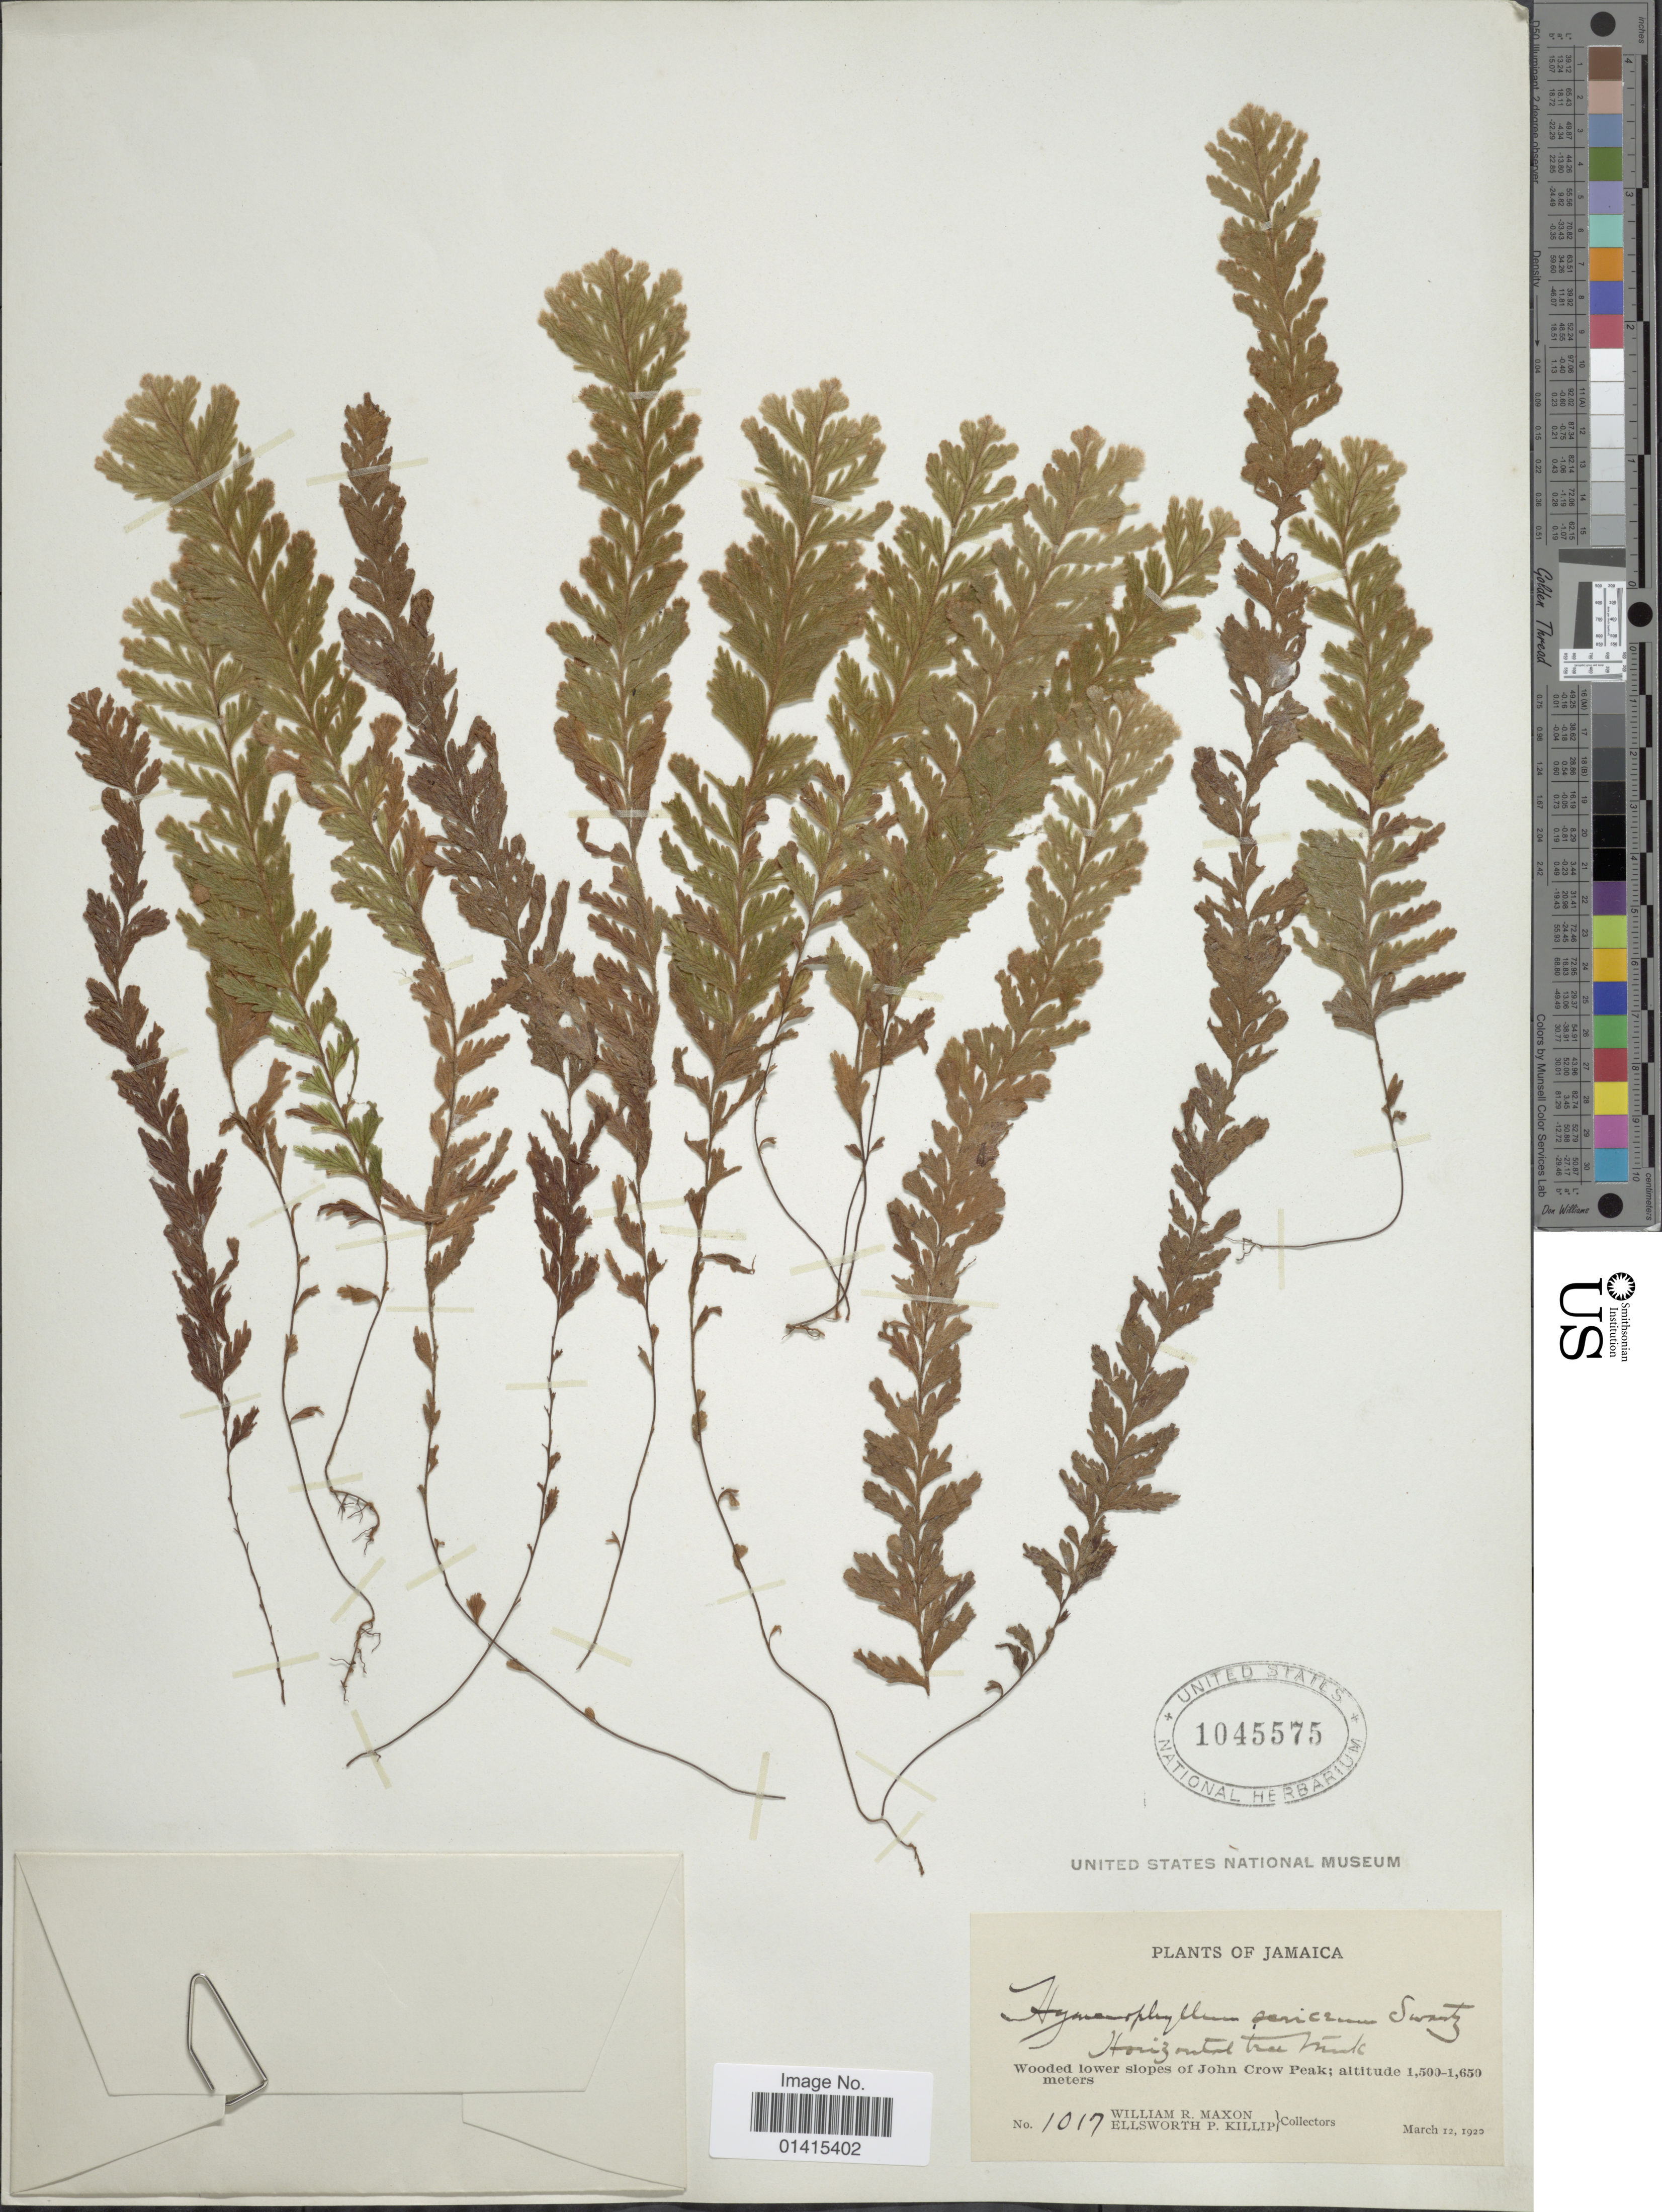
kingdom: Plantae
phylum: Tracheophyta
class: Polypodiopsida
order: Hymenophyllales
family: Hymenophyllaceae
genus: Hymenophyllum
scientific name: Hymenophyllum sericeum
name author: Sw. in Schrad.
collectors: W. R. Maxon & E. P. Killip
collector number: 1017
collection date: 1920-03-12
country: Jamaica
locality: Wooded lower slopes of John Crow Peak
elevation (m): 1500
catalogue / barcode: US 1045575